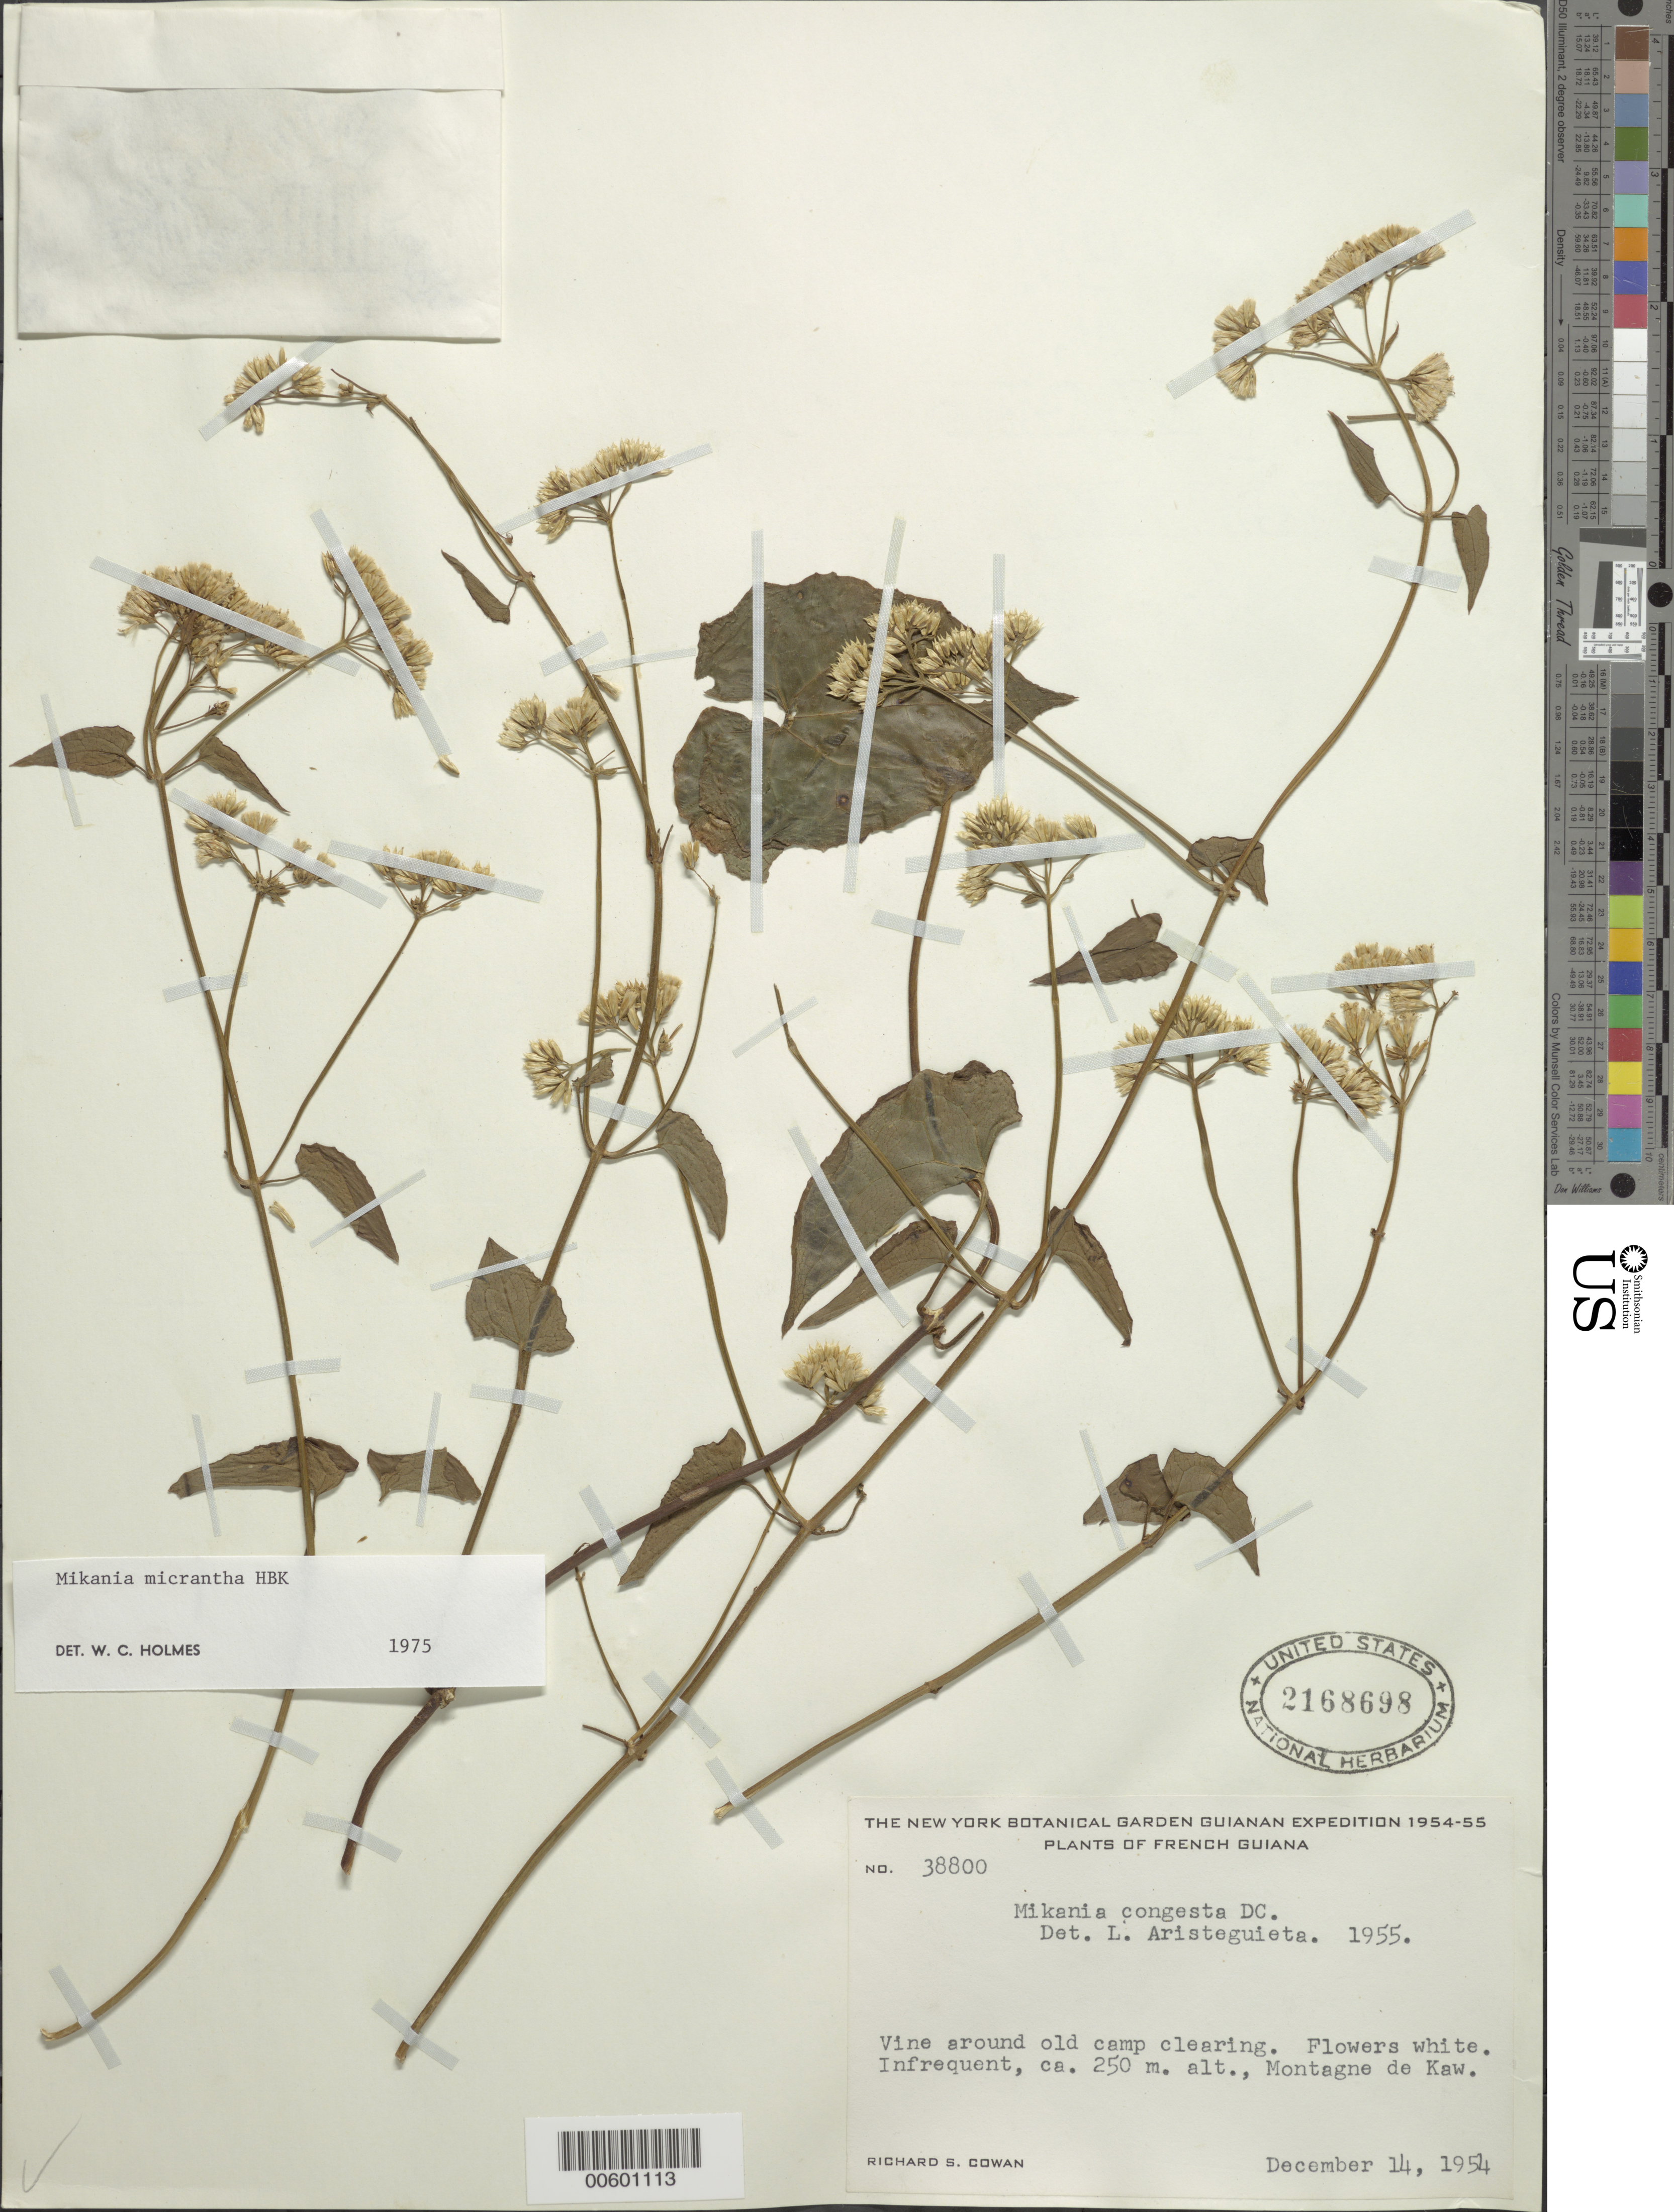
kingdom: Plantae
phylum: Tracheophyta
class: Magnoliopsida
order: Asterales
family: Asteraceae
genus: Mikania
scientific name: Mikania micrantha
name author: Kunth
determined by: Holmes, W. C.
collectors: R. S. Cowan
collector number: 38800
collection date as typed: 14-Dec-54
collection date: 1954-12-14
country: French Guiana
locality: Montagne de Kaw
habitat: Around old camp clearing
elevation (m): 250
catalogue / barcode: US 2168698